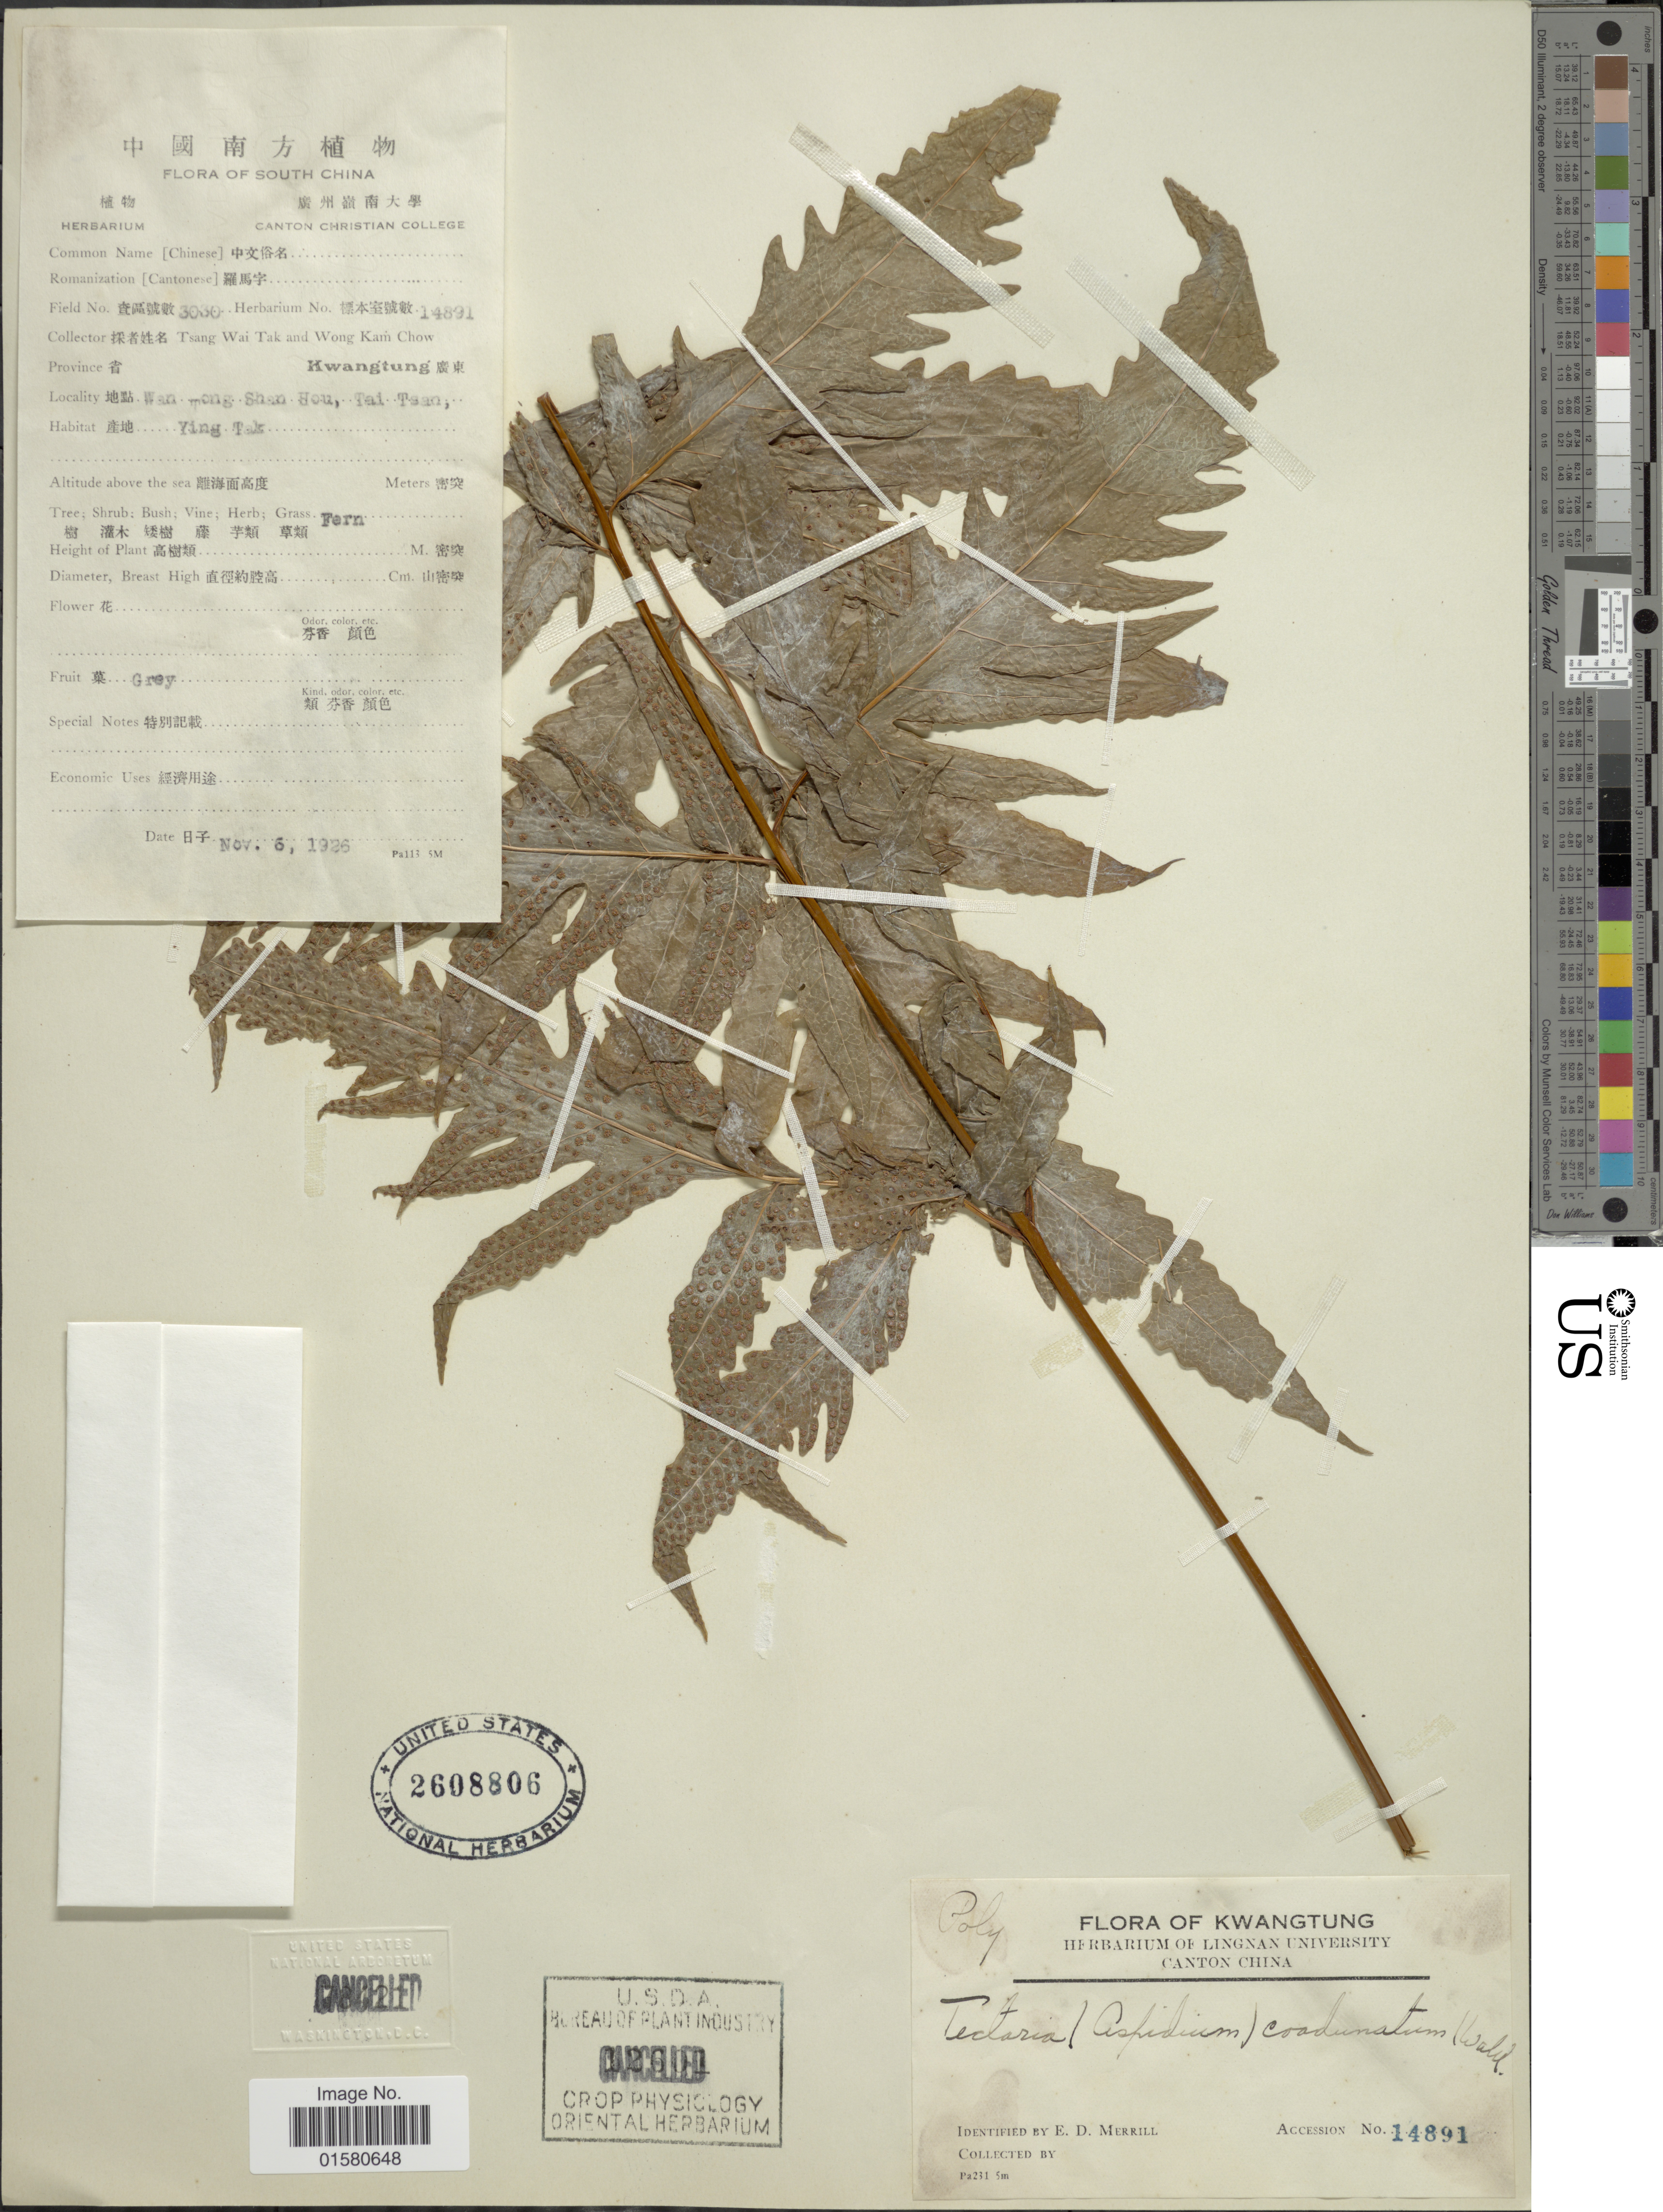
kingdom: Plantae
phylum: Tracheophyta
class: Polypodiopsida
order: Polypodiales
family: Tectariaceae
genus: Tectaria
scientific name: Tectaria sp.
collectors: E. D. Merrill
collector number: Accession 14891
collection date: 1926-11-06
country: China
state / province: Guangdong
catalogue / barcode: US 2608806